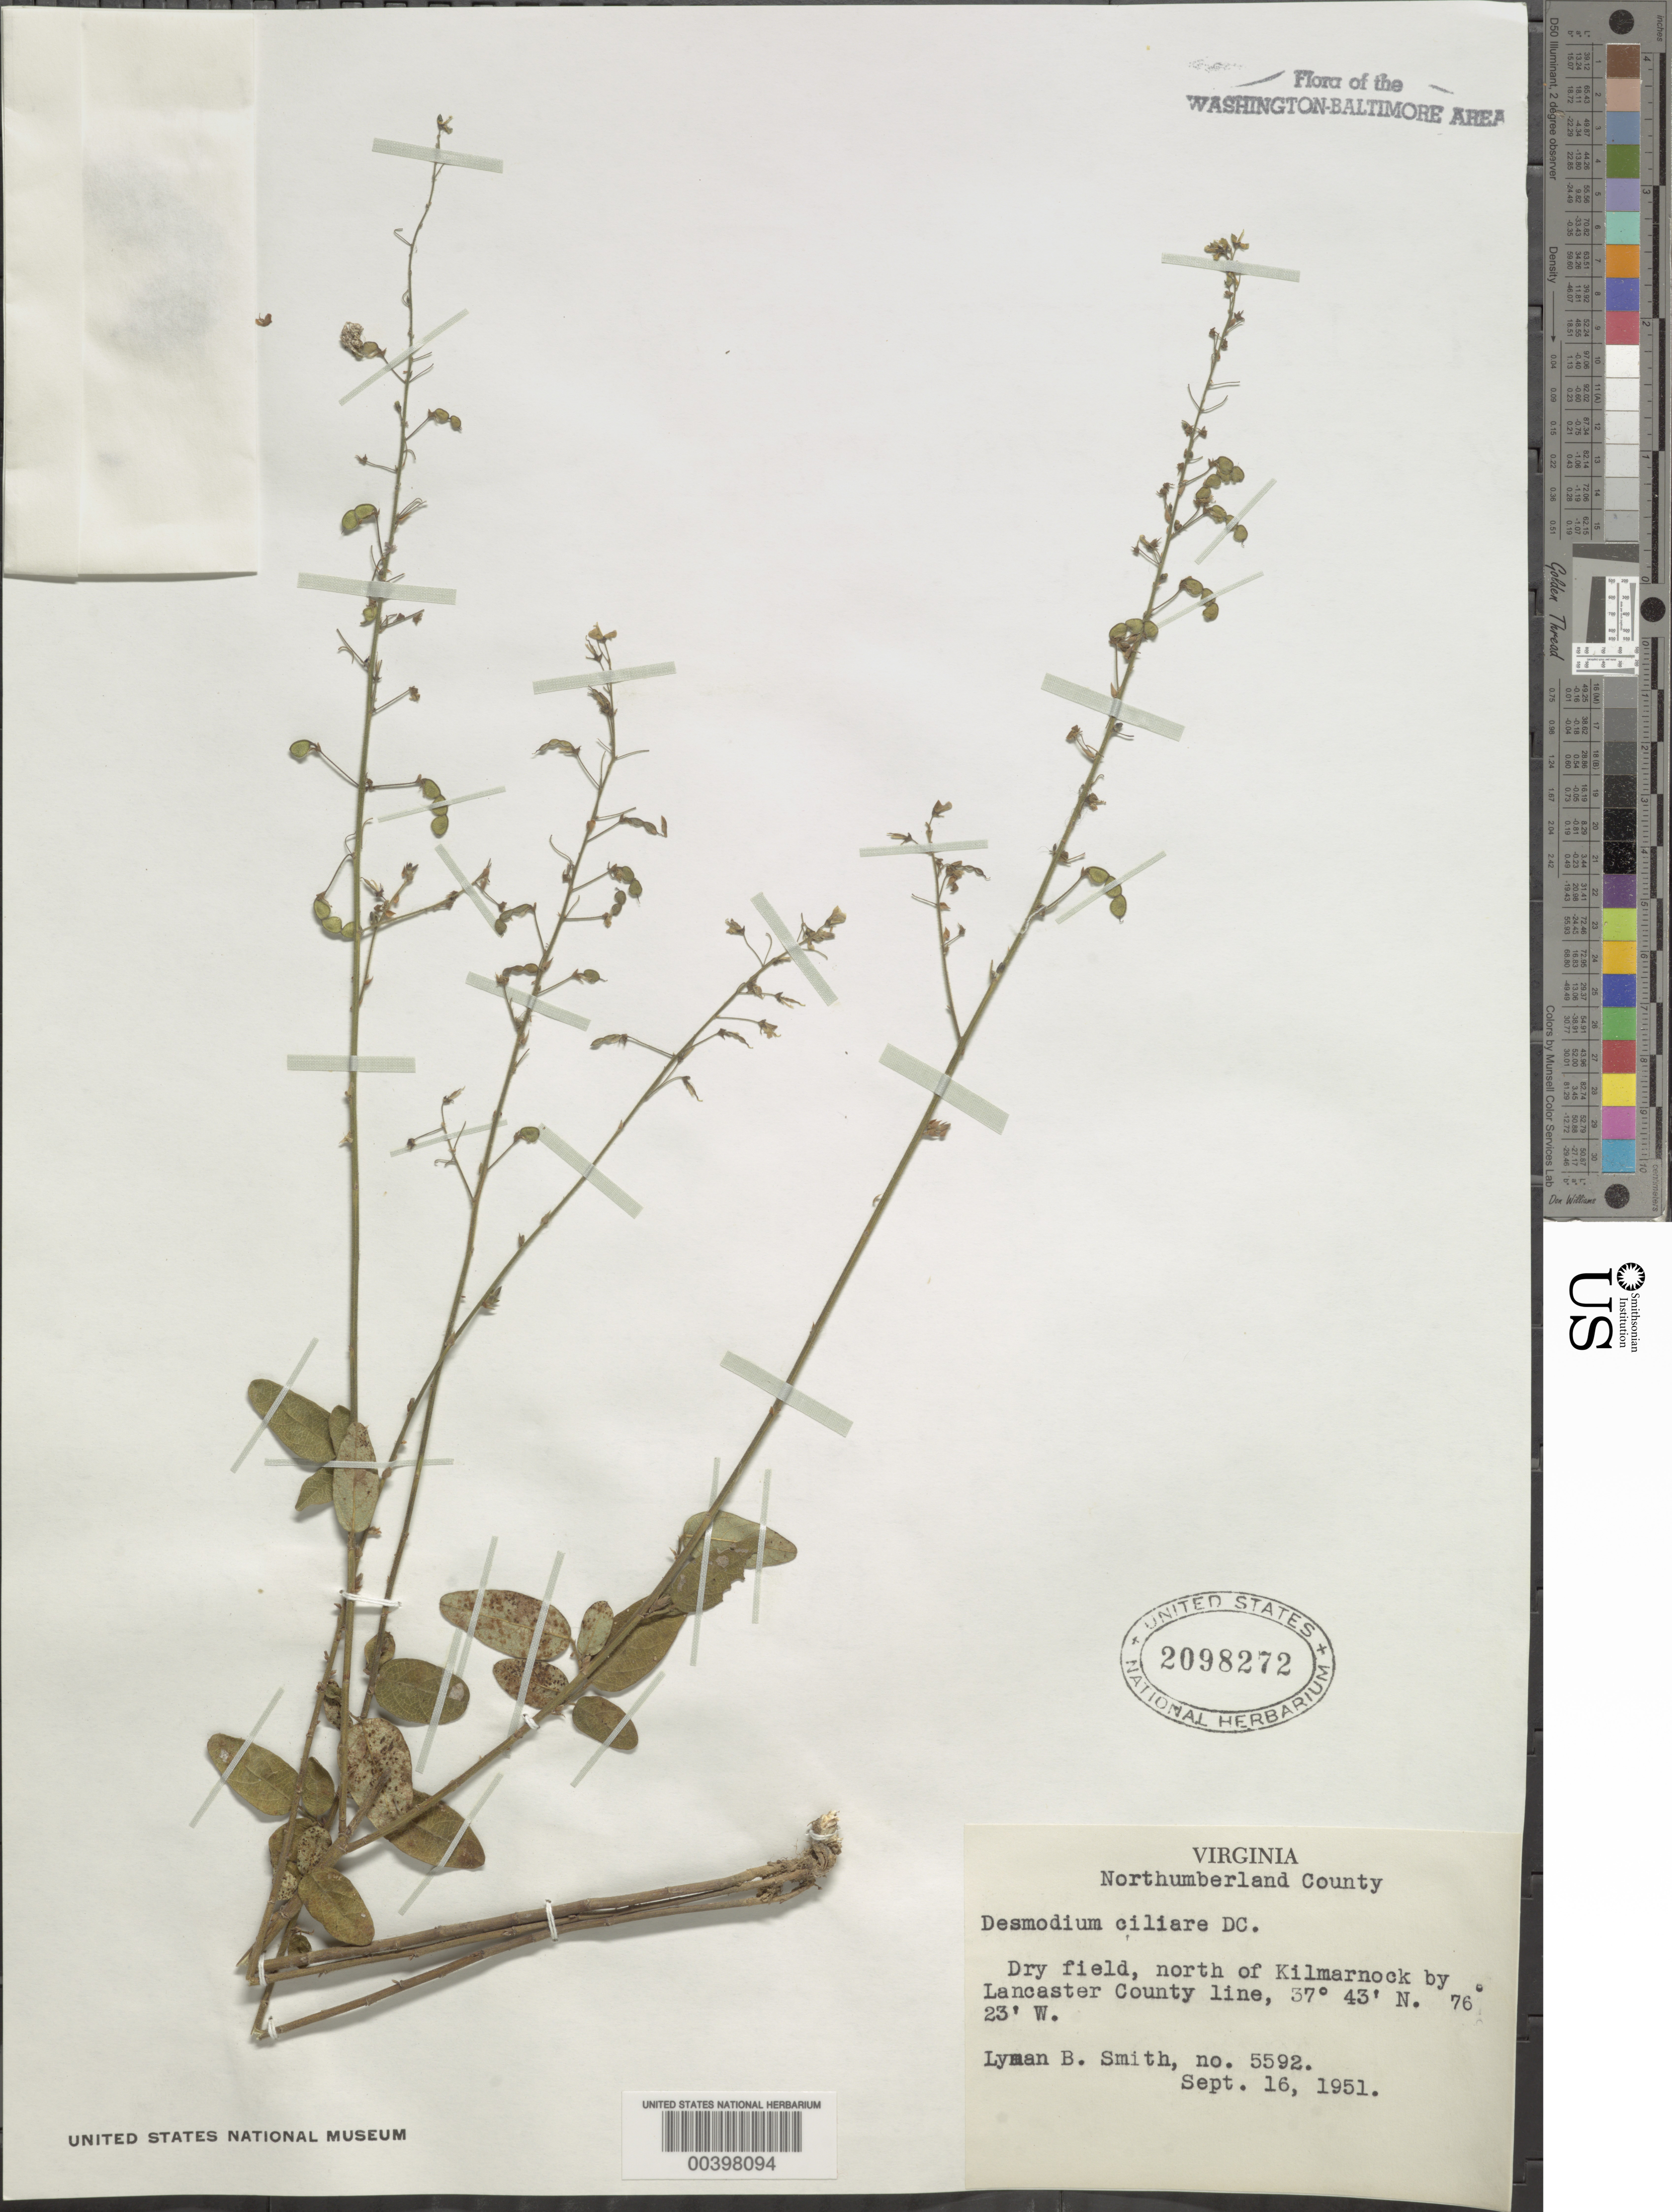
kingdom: Plantae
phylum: Tracheophyta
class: Magnoliopsida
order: Fabales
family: Fabaceae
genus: Desmodium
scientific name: Desmodium ciliare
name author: (Muhl. ex Willd.) DC.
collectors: L. Smith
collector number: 5592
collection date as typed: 16 Sep 1951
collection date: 1951-09-16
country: United States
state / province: Virginia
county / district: Northumberland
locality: North of Kilmarnock, by Lancaster County Line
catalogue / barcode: US 2098272